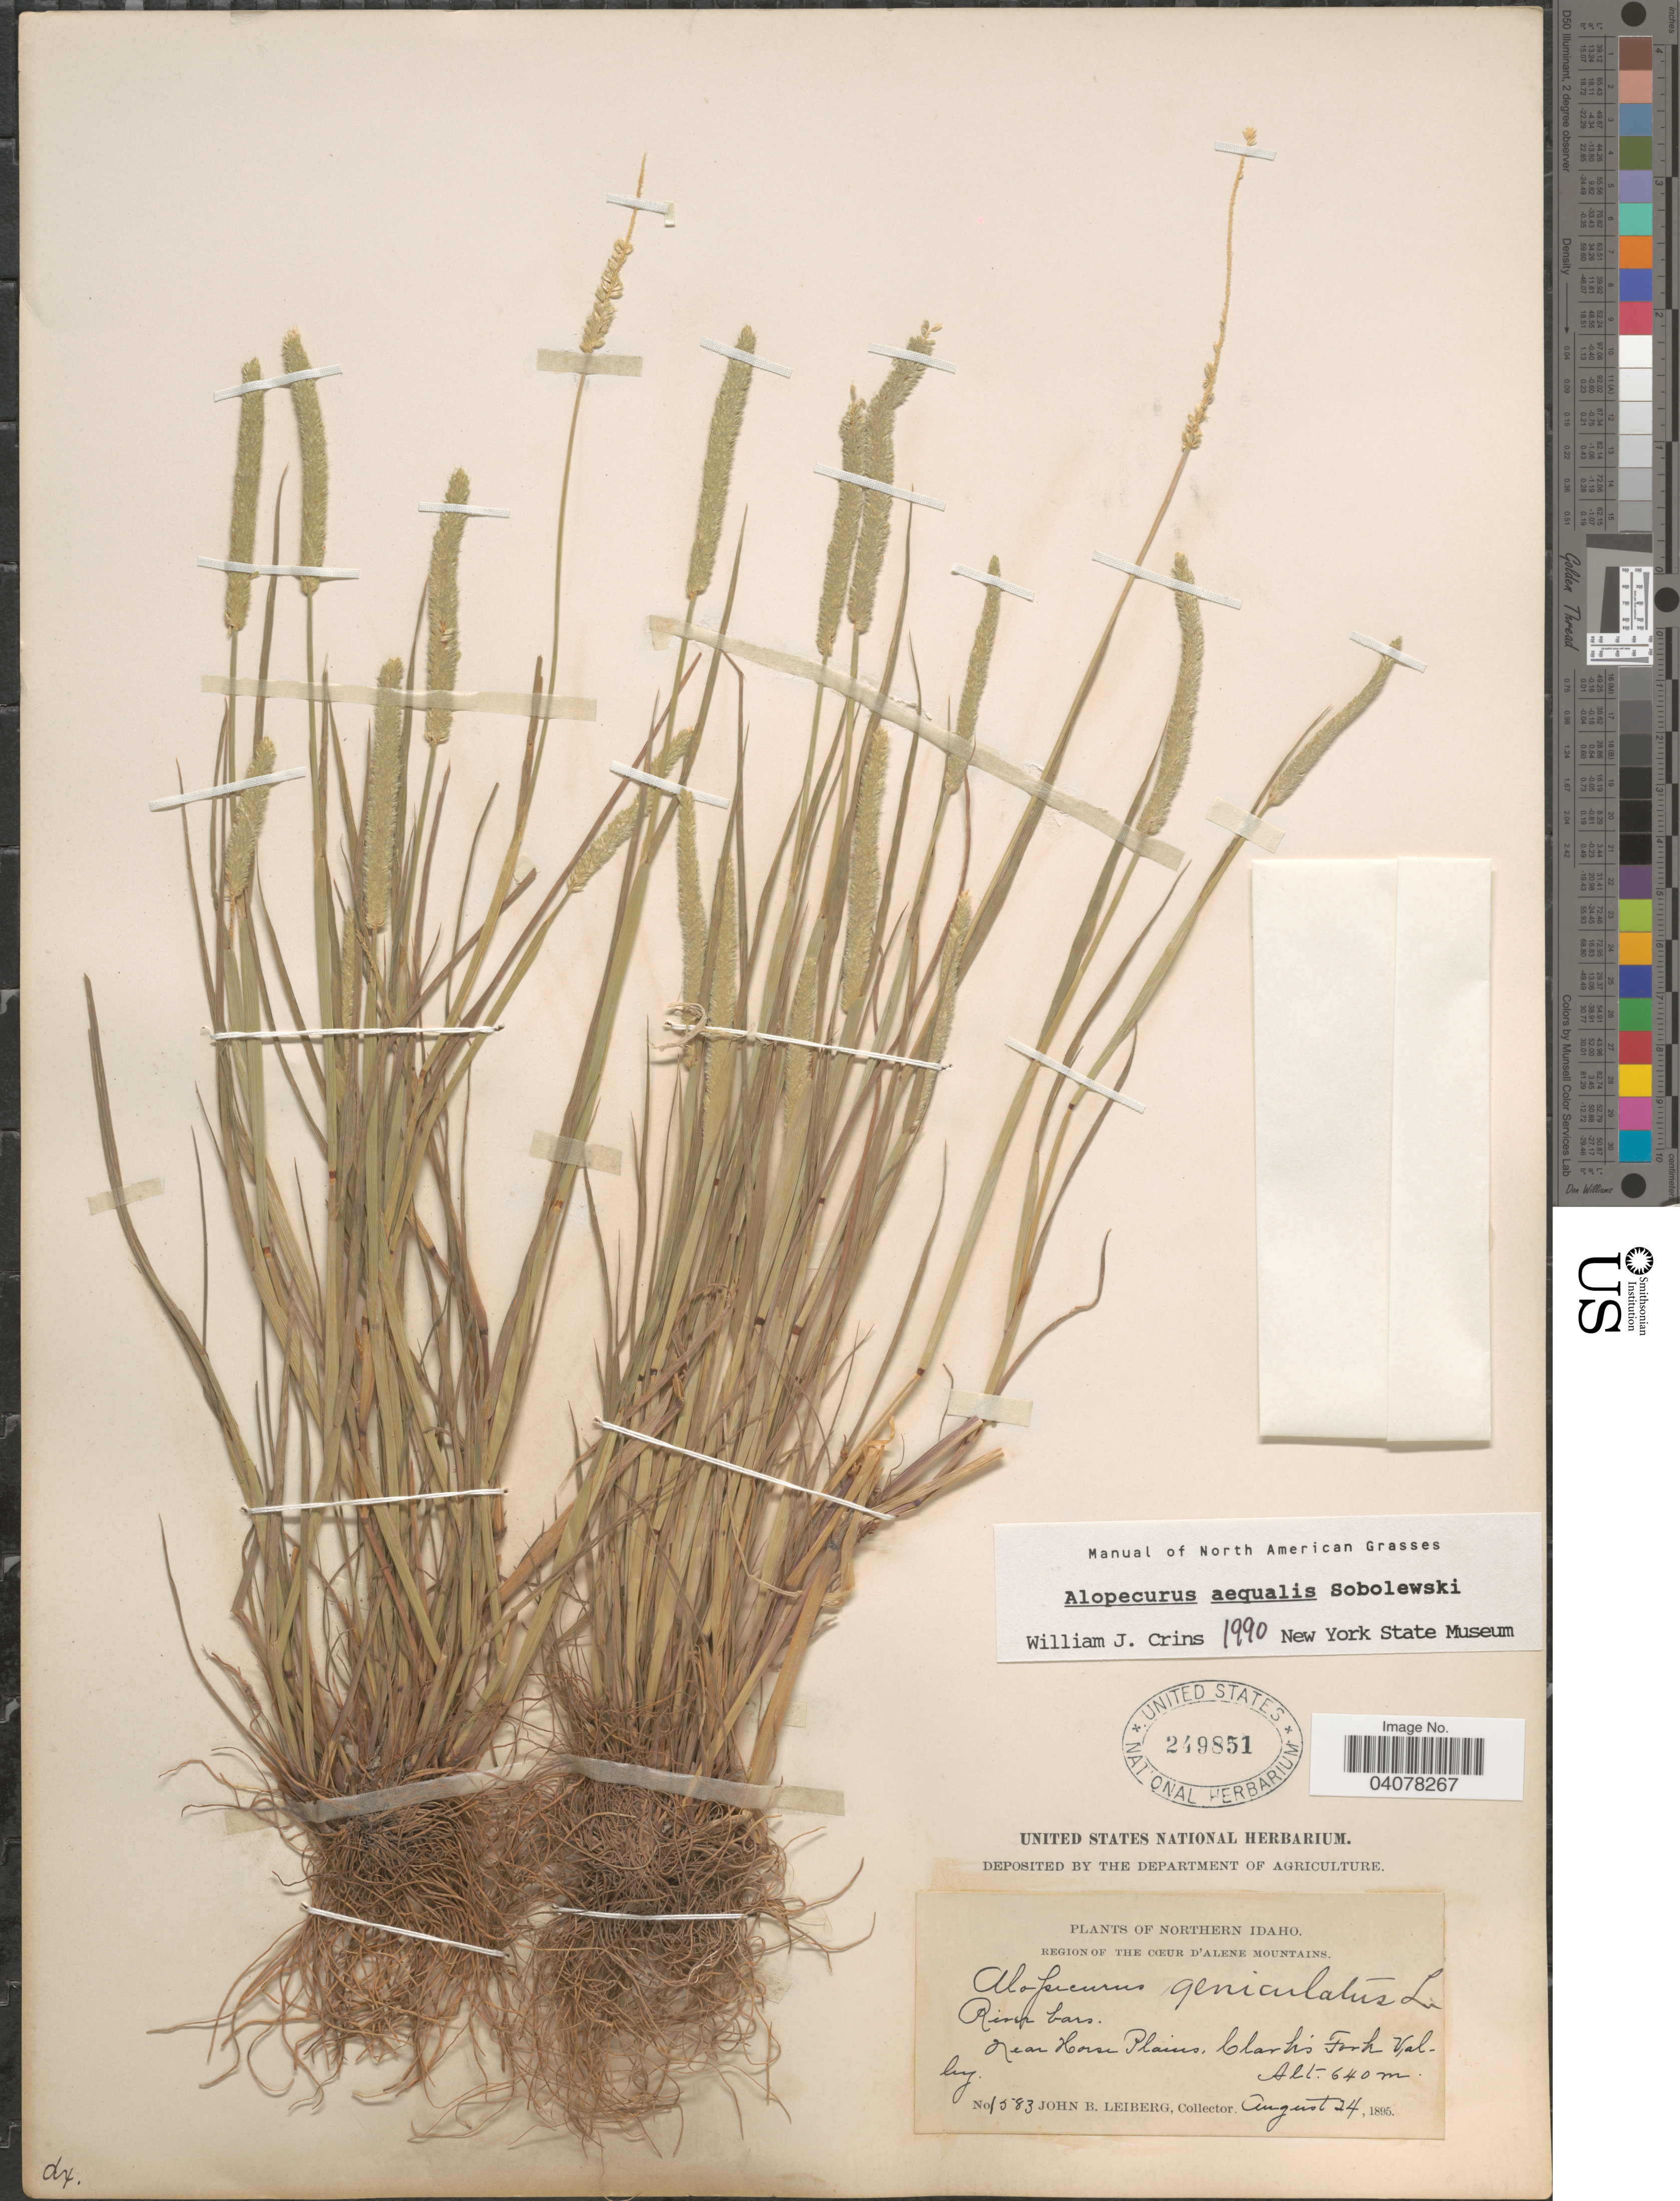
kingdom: Plantae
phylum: Tracheophyta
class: Liliopsida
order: Poales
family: Poaceae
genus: Alopecurus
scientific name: Alopecurus aequalis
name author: Sobol.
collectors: J. B. Leiberg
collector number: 1583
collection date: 1895-08-24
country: United States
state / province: Idaho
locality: Northern Idaho. Region of the Cœur d'Alene Mountains. Near Horse Plains, Clark's Fork Valley.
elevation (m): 640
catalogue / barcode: US 249851